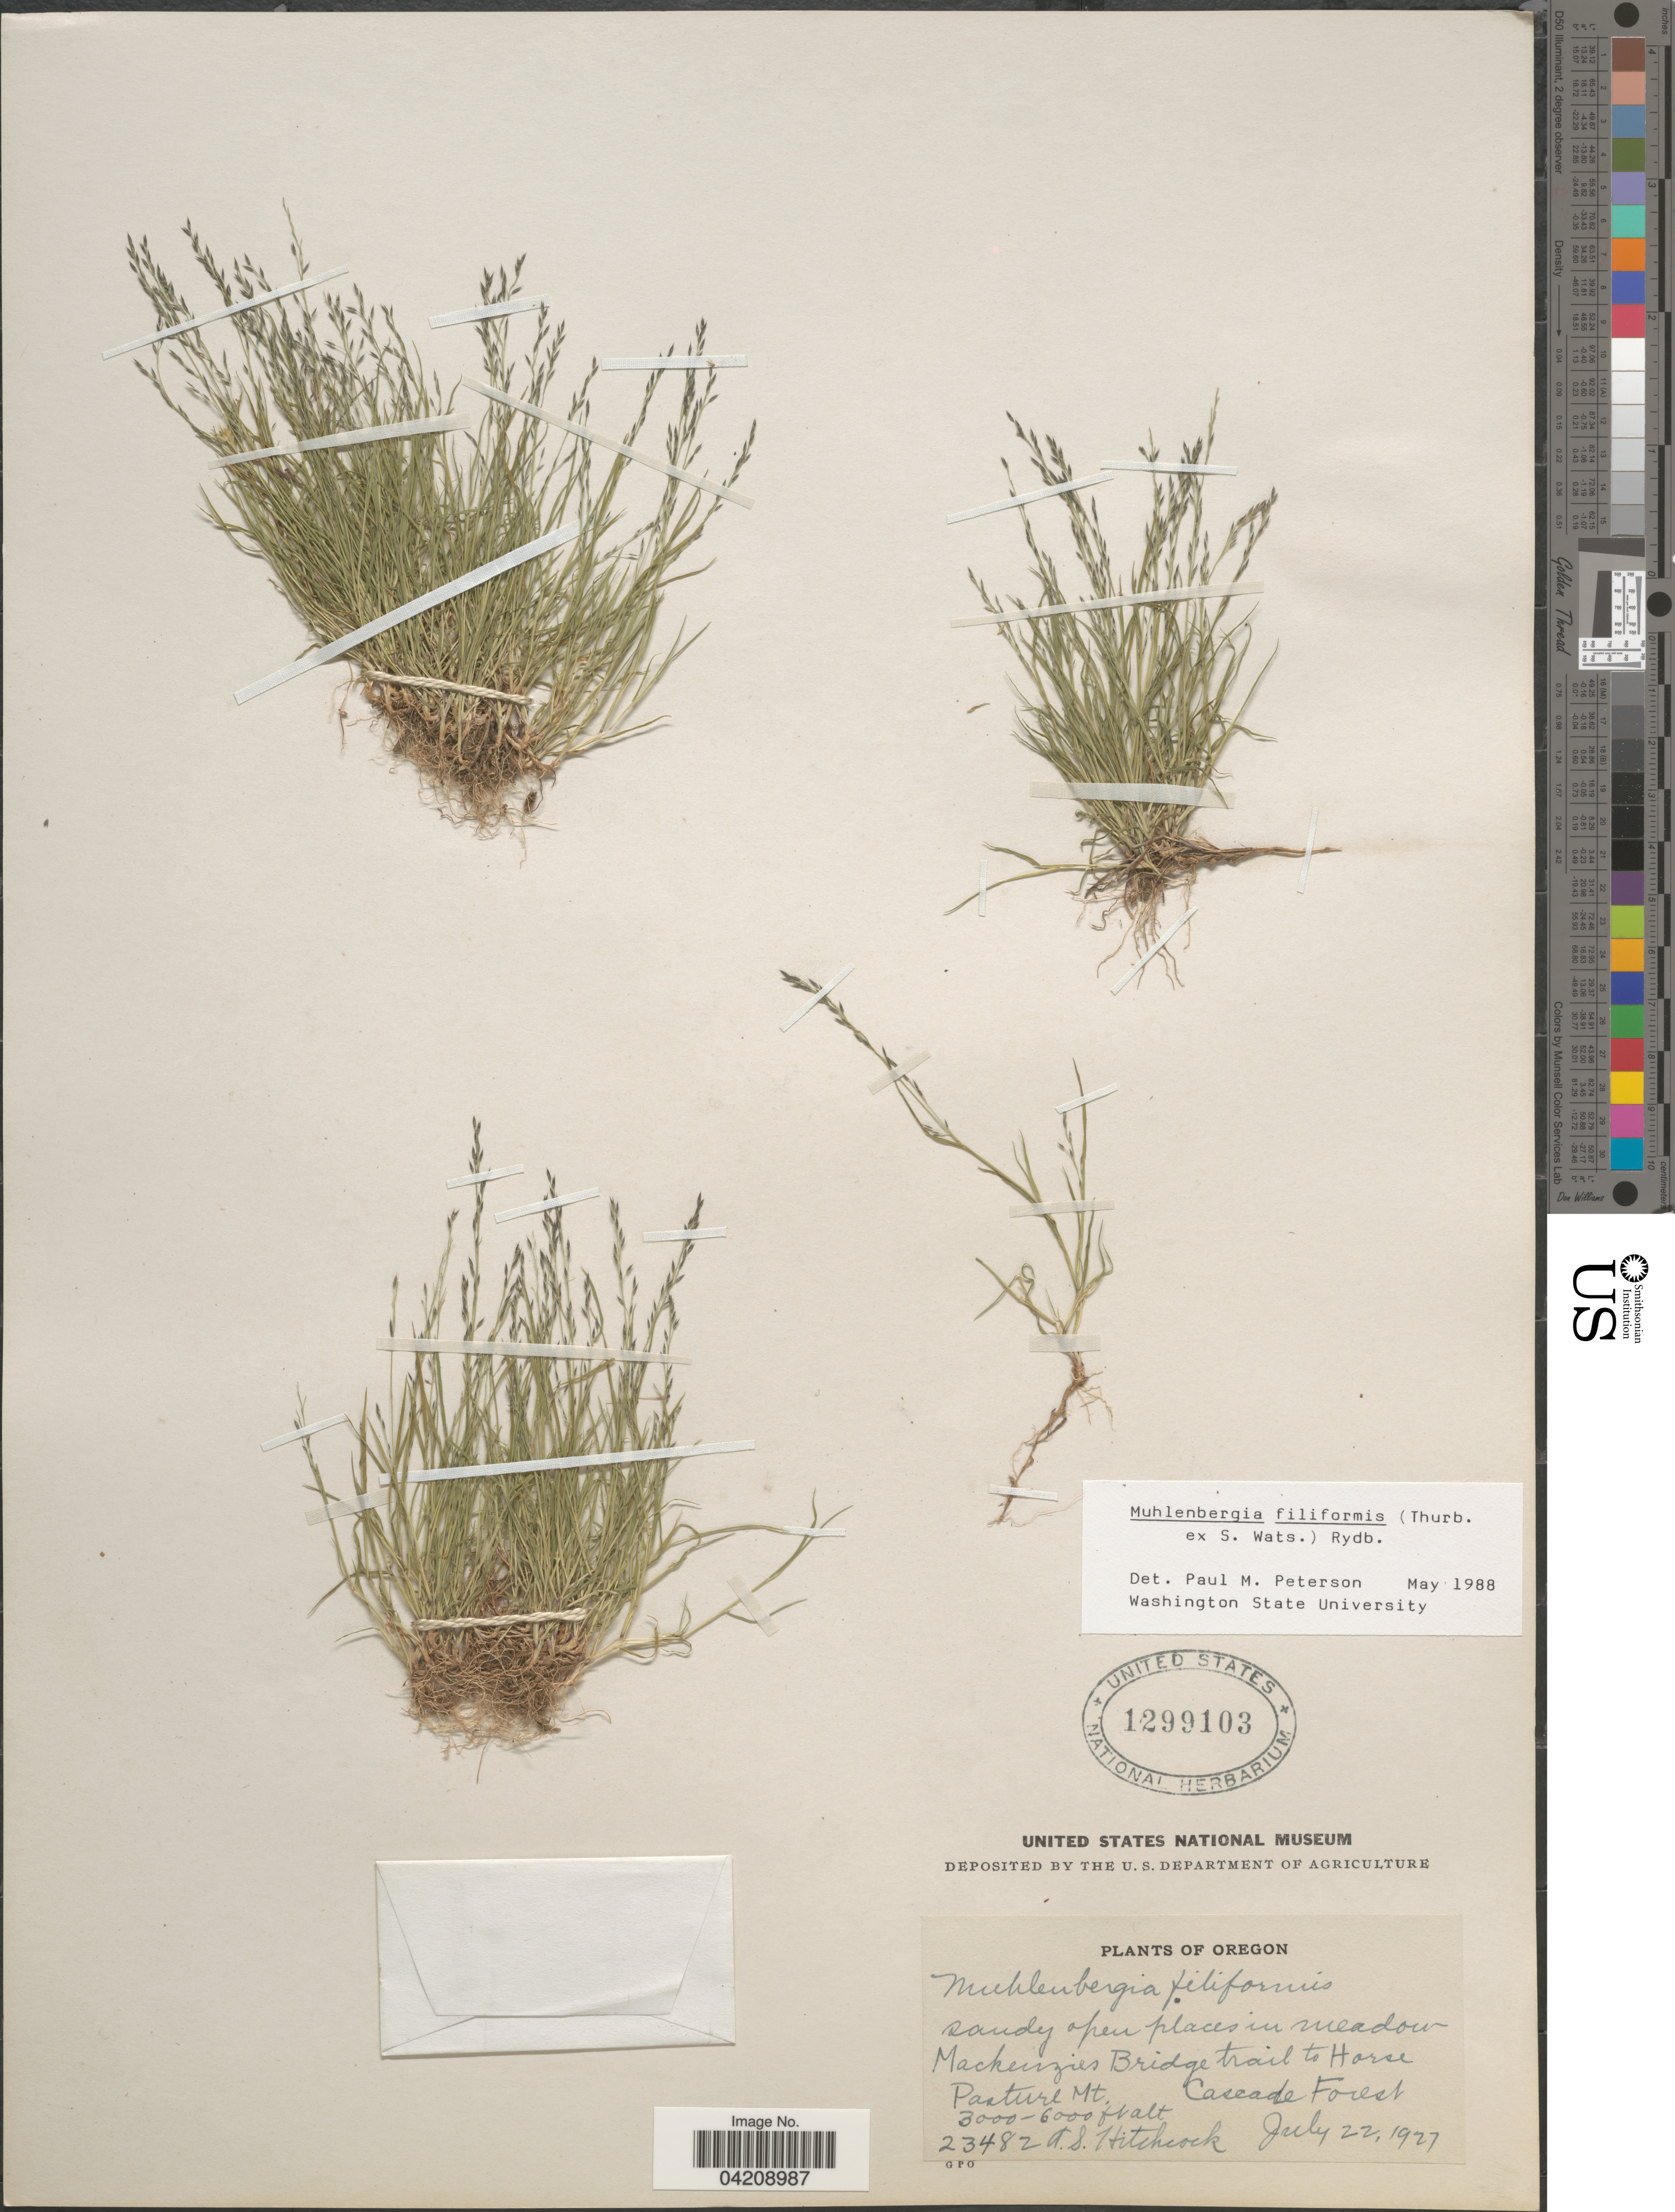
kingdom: Plantae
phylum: Tracheophyta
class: Liliopsida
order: Poales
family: Poaceae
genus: Muhlenbergia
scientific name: Muhlenbergia filiformis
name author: (Thurb. ex S. Watson) Rydb.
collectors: A. S. Hitchcock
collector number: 23482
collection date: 1927-07-22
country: United States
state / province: Oregon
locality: Mackenzies Bridge trail to Horse Pasture Mt. Cascade Forest.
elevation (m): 914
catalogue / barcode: US 1299103